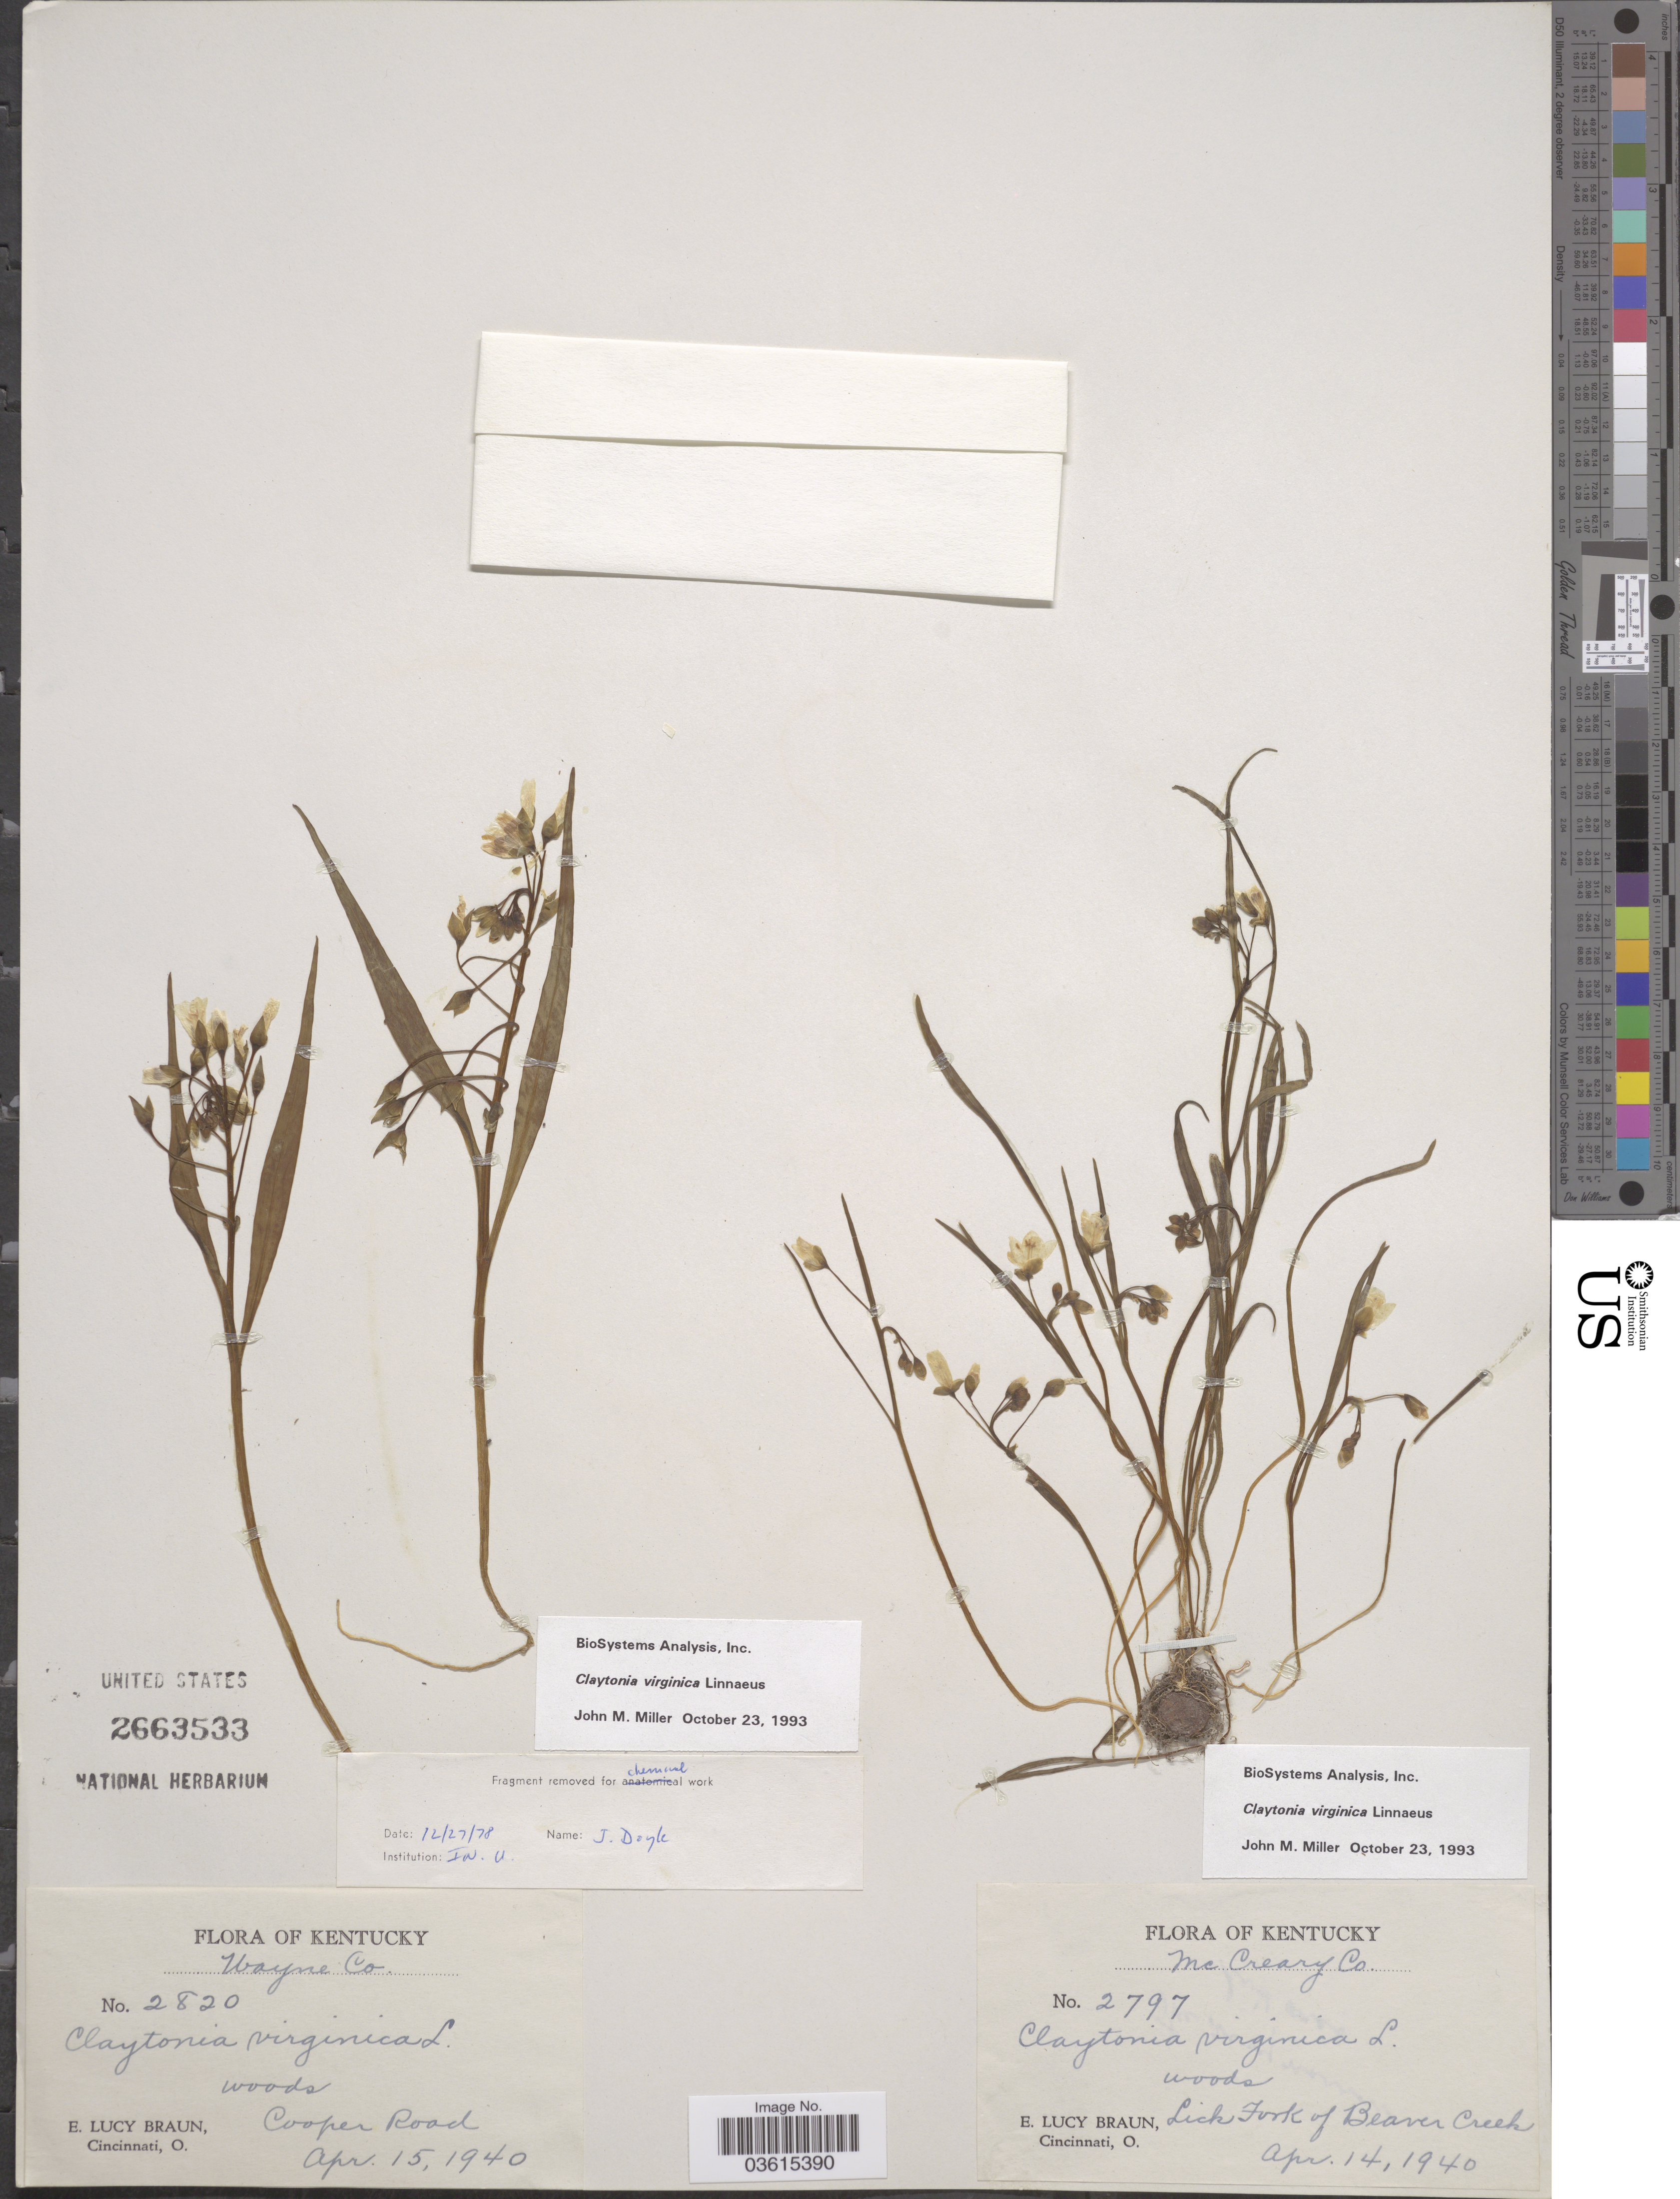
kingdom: Plantae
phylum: Tracheophyta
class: Magnoliopsida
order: Caryophyllales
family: Montiaceae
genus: Claytonia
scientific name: Claytonia virginica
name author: L.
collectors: E. L. Braun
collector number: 2797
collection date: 1940-04-14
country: United States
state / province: Kentucky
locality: McCreary Co. Lick Fork of Beaver Creek.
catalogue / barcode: US 2663533-2